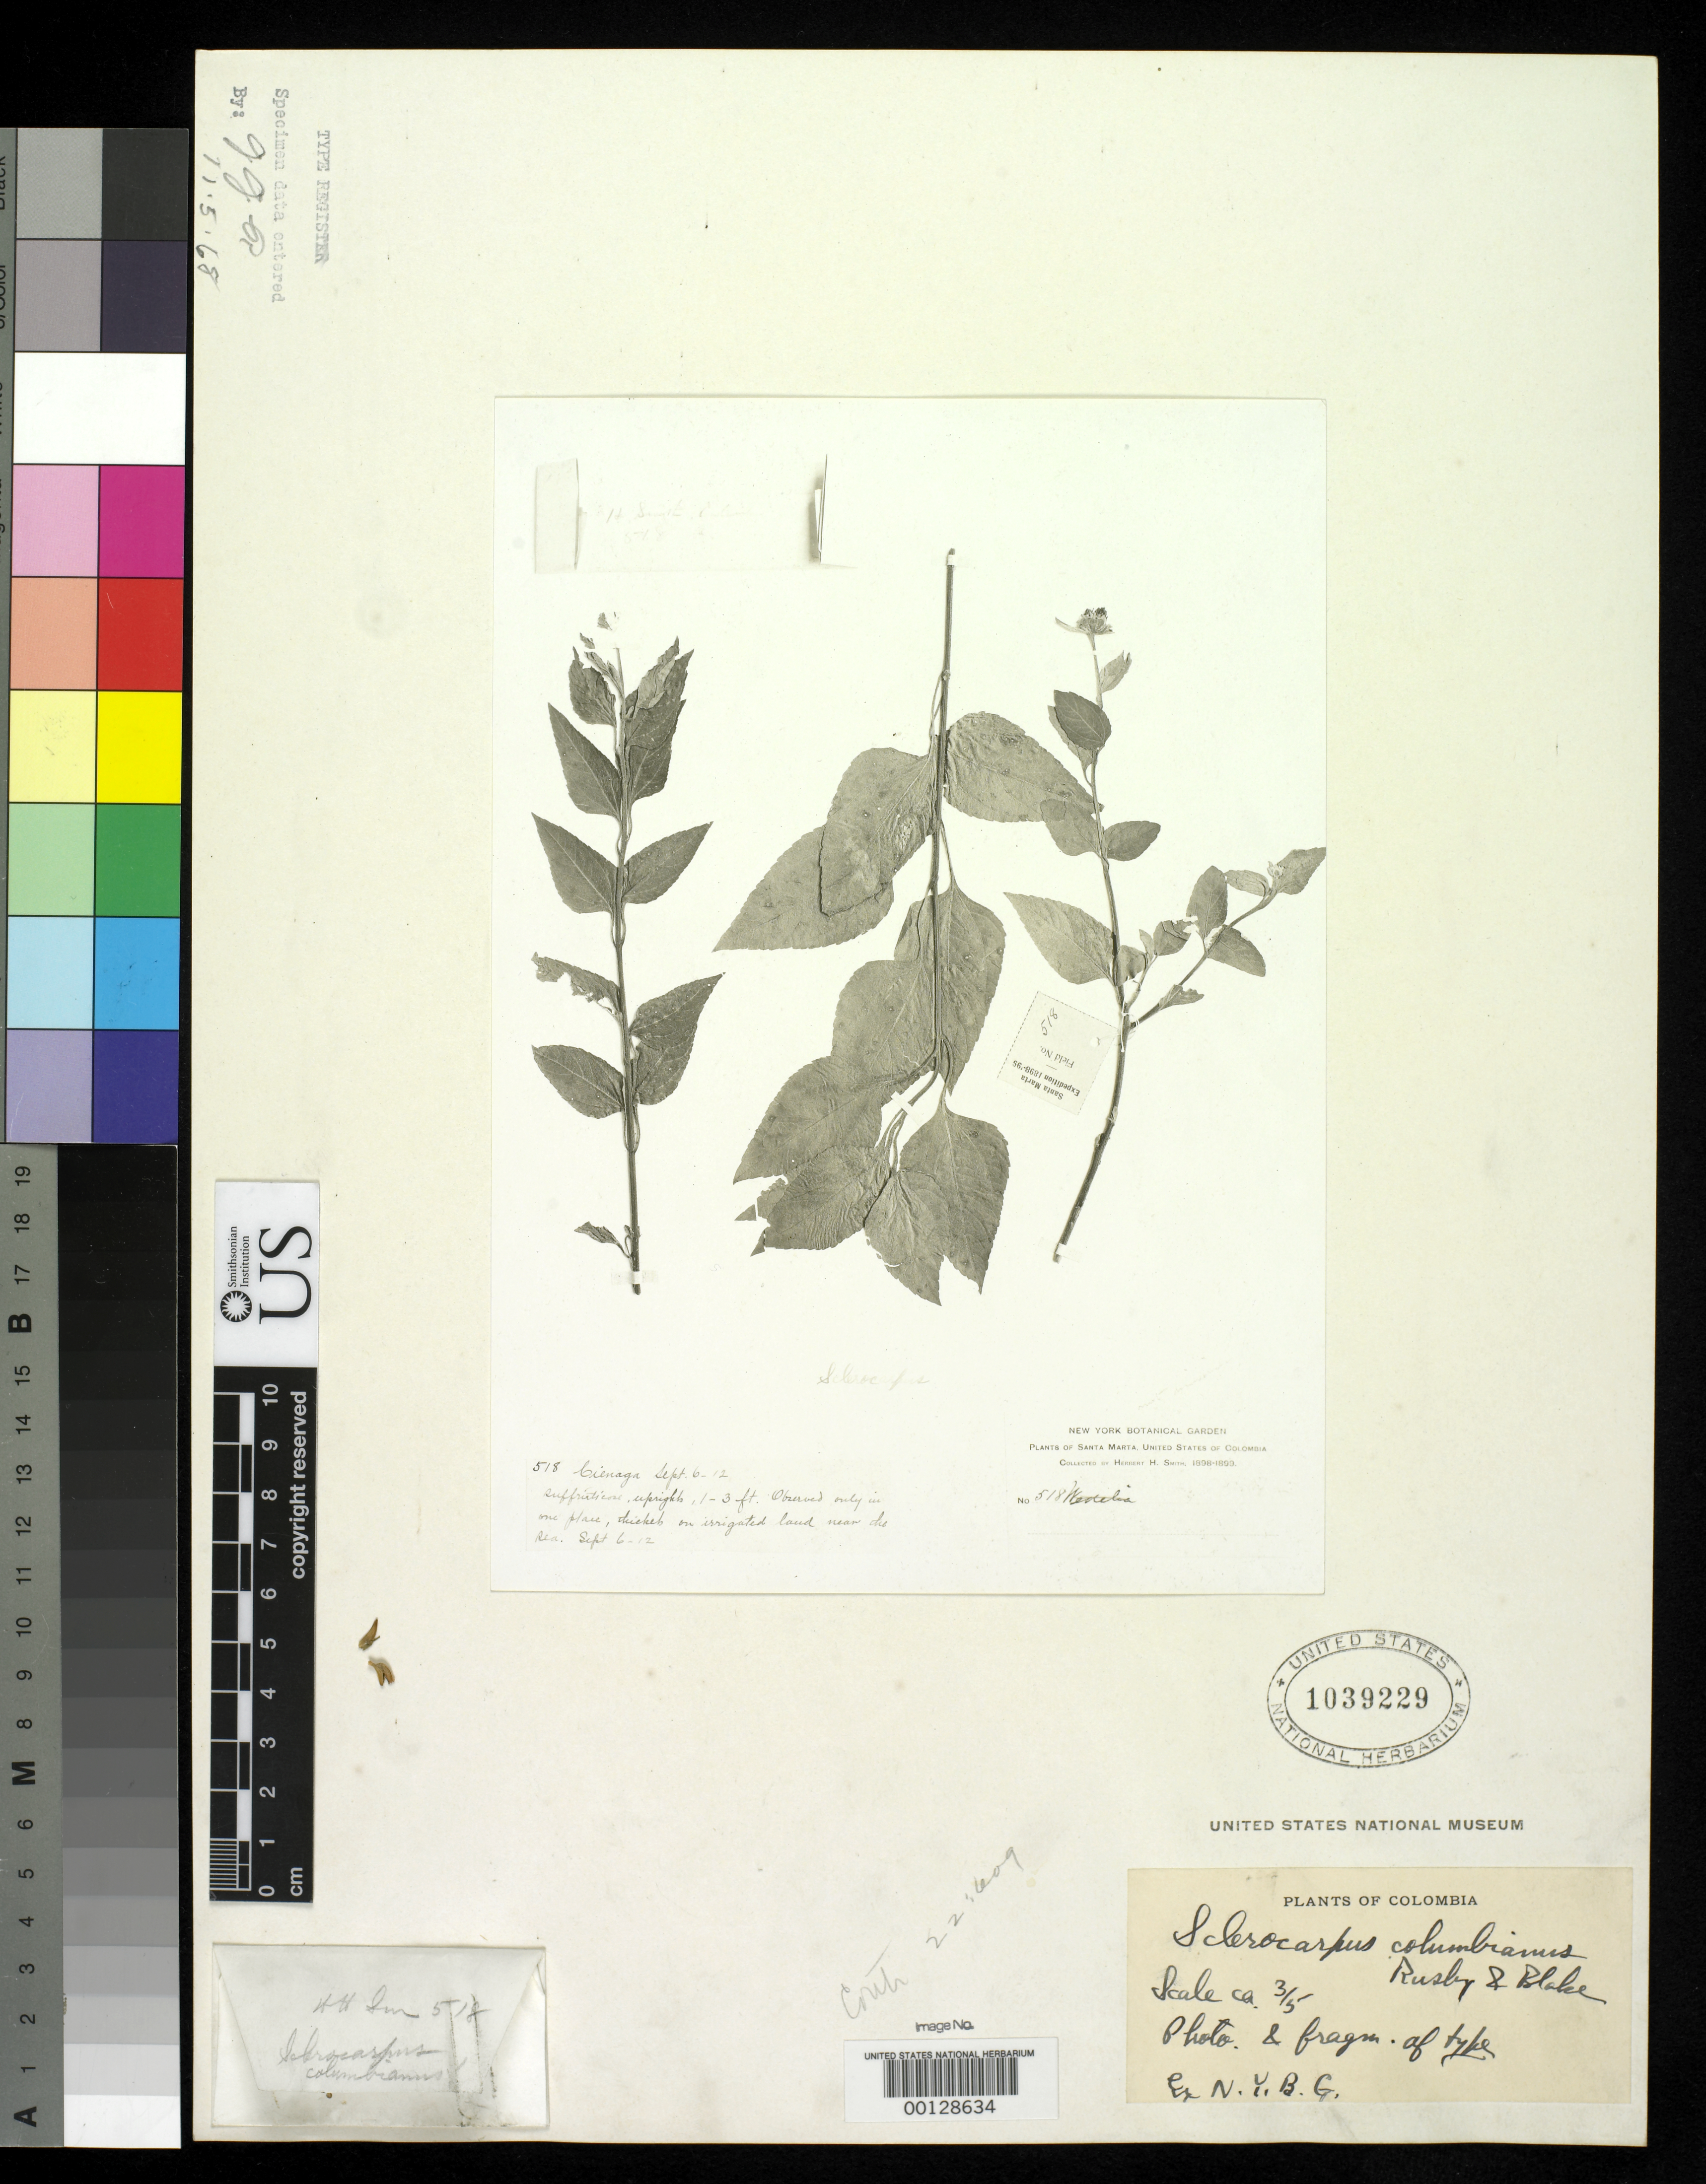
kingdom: Plantae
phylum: Tracheophyta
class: Magnoliopsida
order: Asterales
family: Asteraceae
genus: Sclerocarpus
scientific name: Sclerocarpus columbianus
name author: Rusby & S.F. Blake in S.F. Blake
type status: Isotype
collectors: Herbert H. Smith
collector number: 518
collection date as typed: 06 Sep 1898 to 12 Sep 1899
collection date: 1898-09-06/1899-09-12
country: Colombia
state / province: Magdalena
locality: Cienaga, vicinity of Santa Marta.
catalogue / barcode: US 1039229